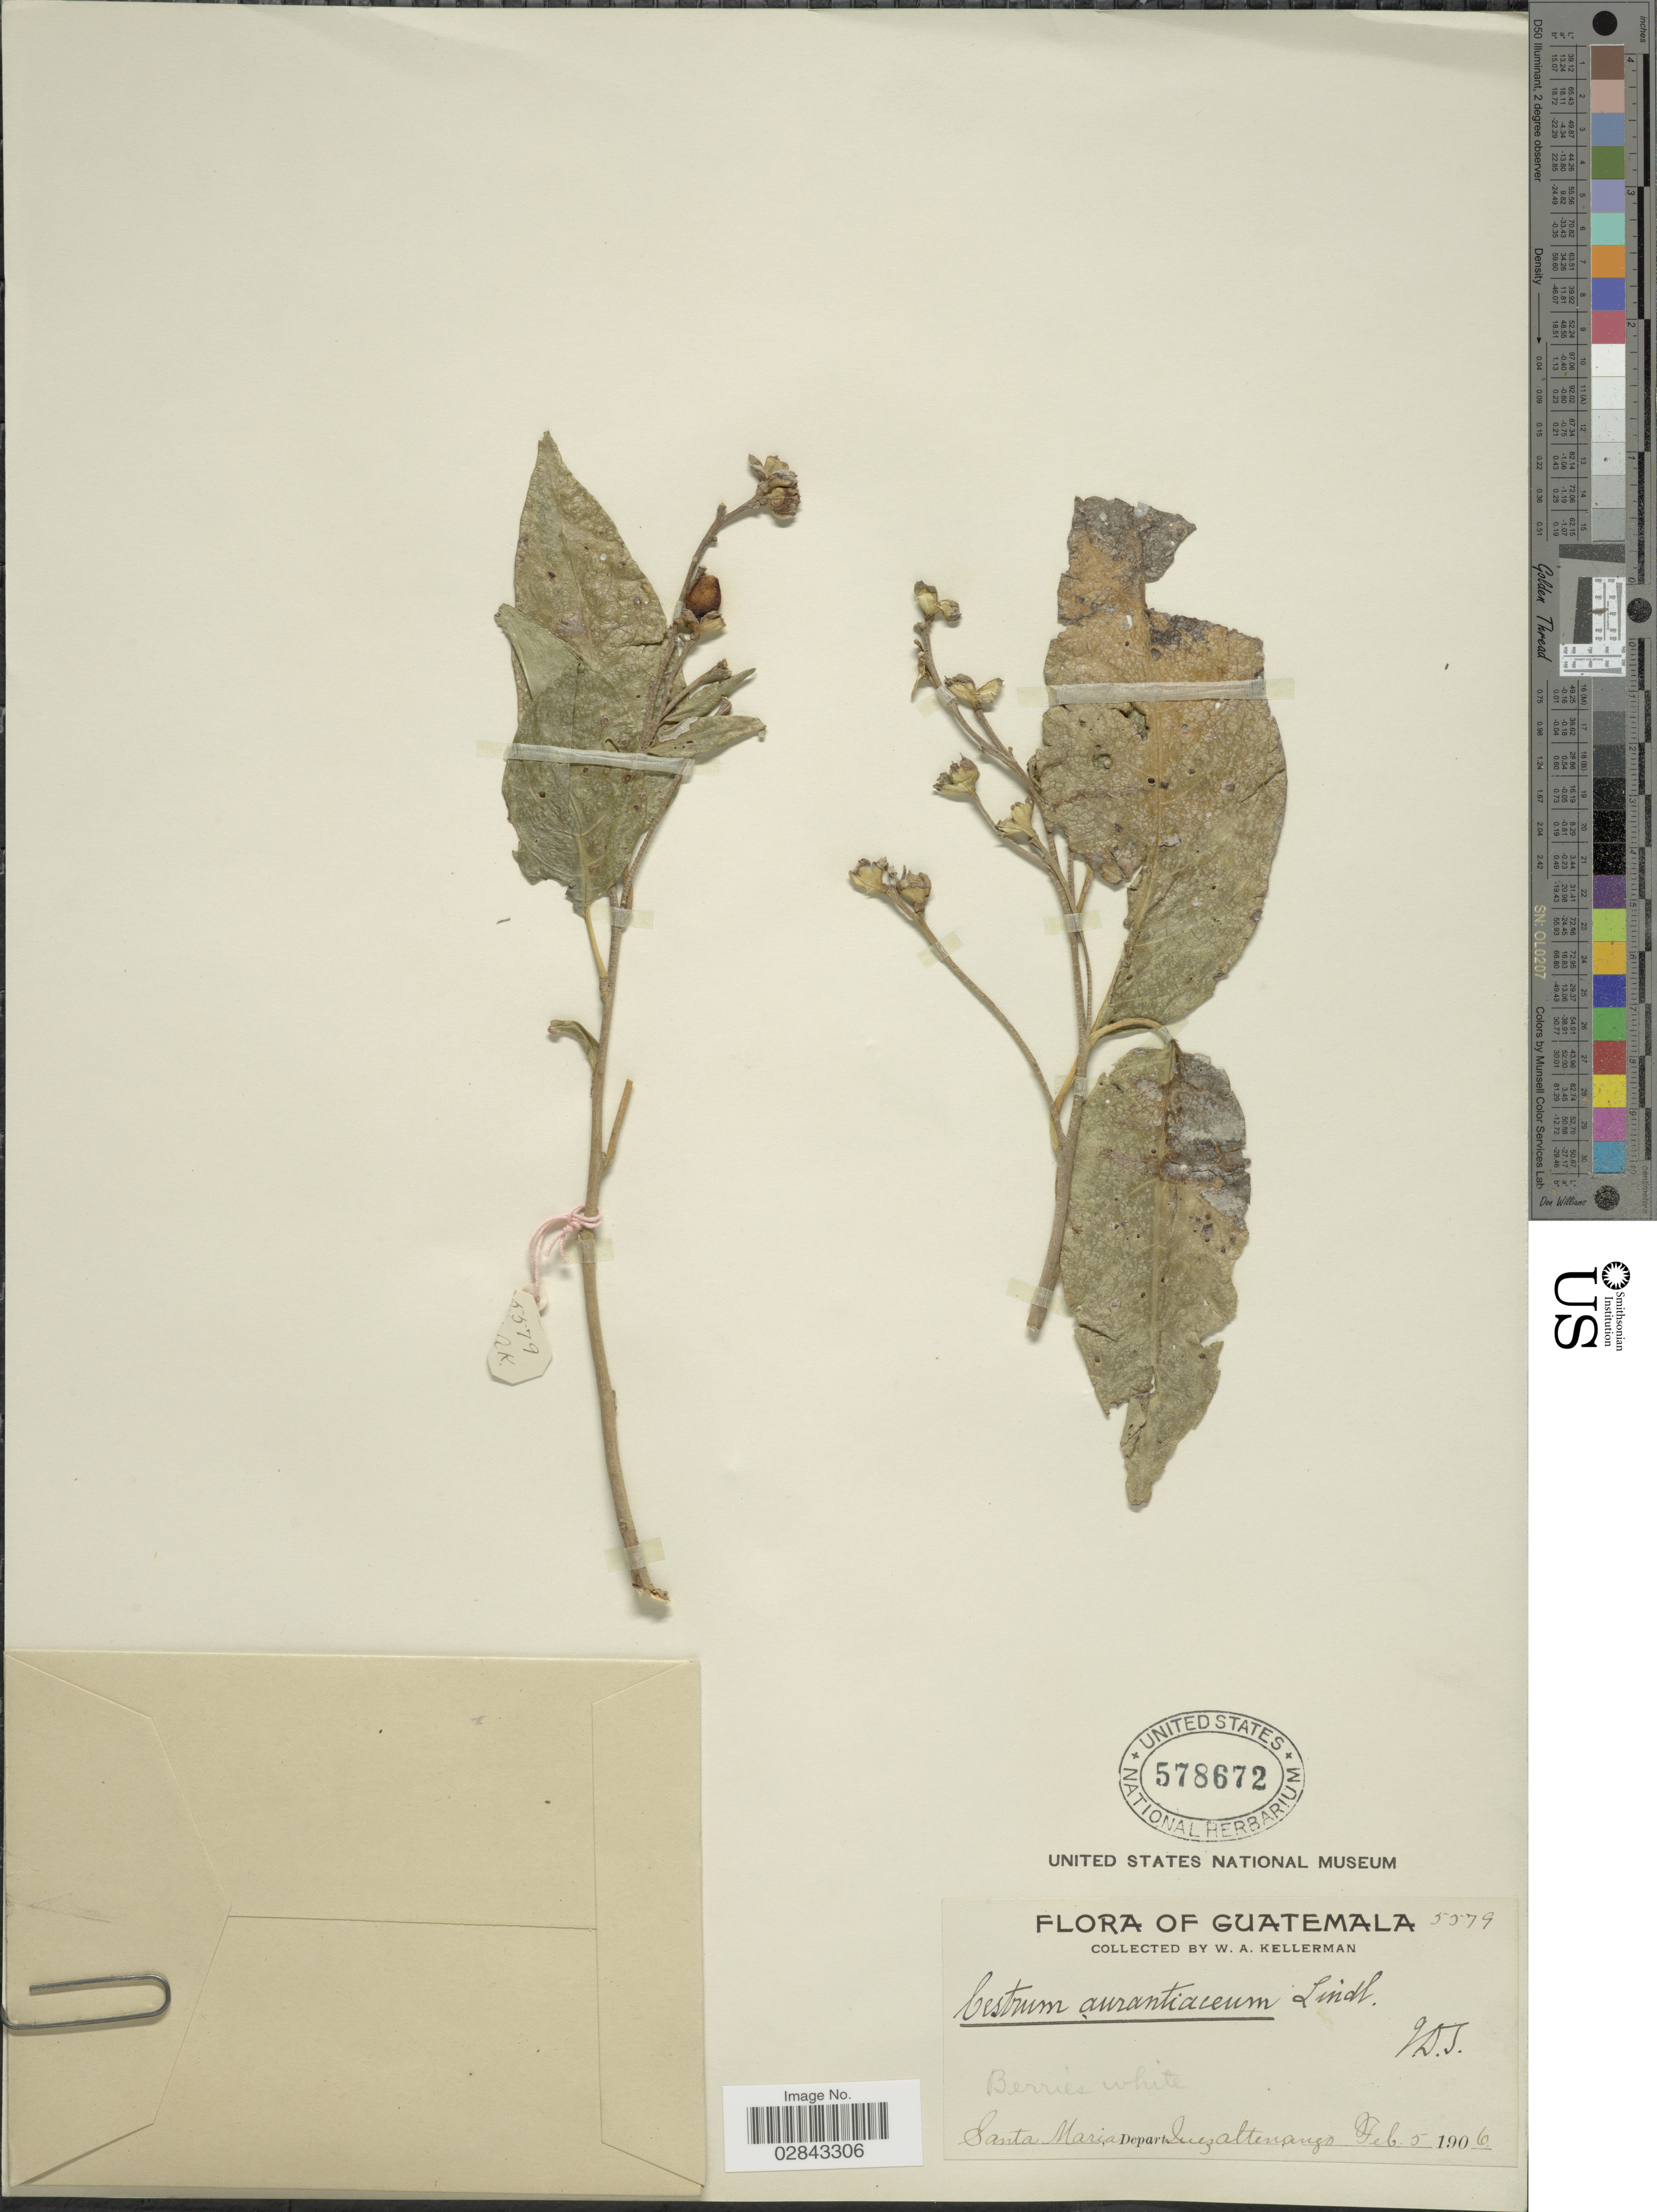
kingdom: Plantae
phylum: Tracheophyta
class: Magnoliopsida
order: Solanales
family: Solanaceae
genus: Cestrum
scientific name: Cestrum aurantiacum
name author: Lindley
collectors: W. Kellerman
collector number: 5579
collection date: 1906-02-05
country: Guatemala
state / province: Quetzaltenango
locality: Santa Maria. Depart. Quezaltenango.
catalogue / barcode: US 578672